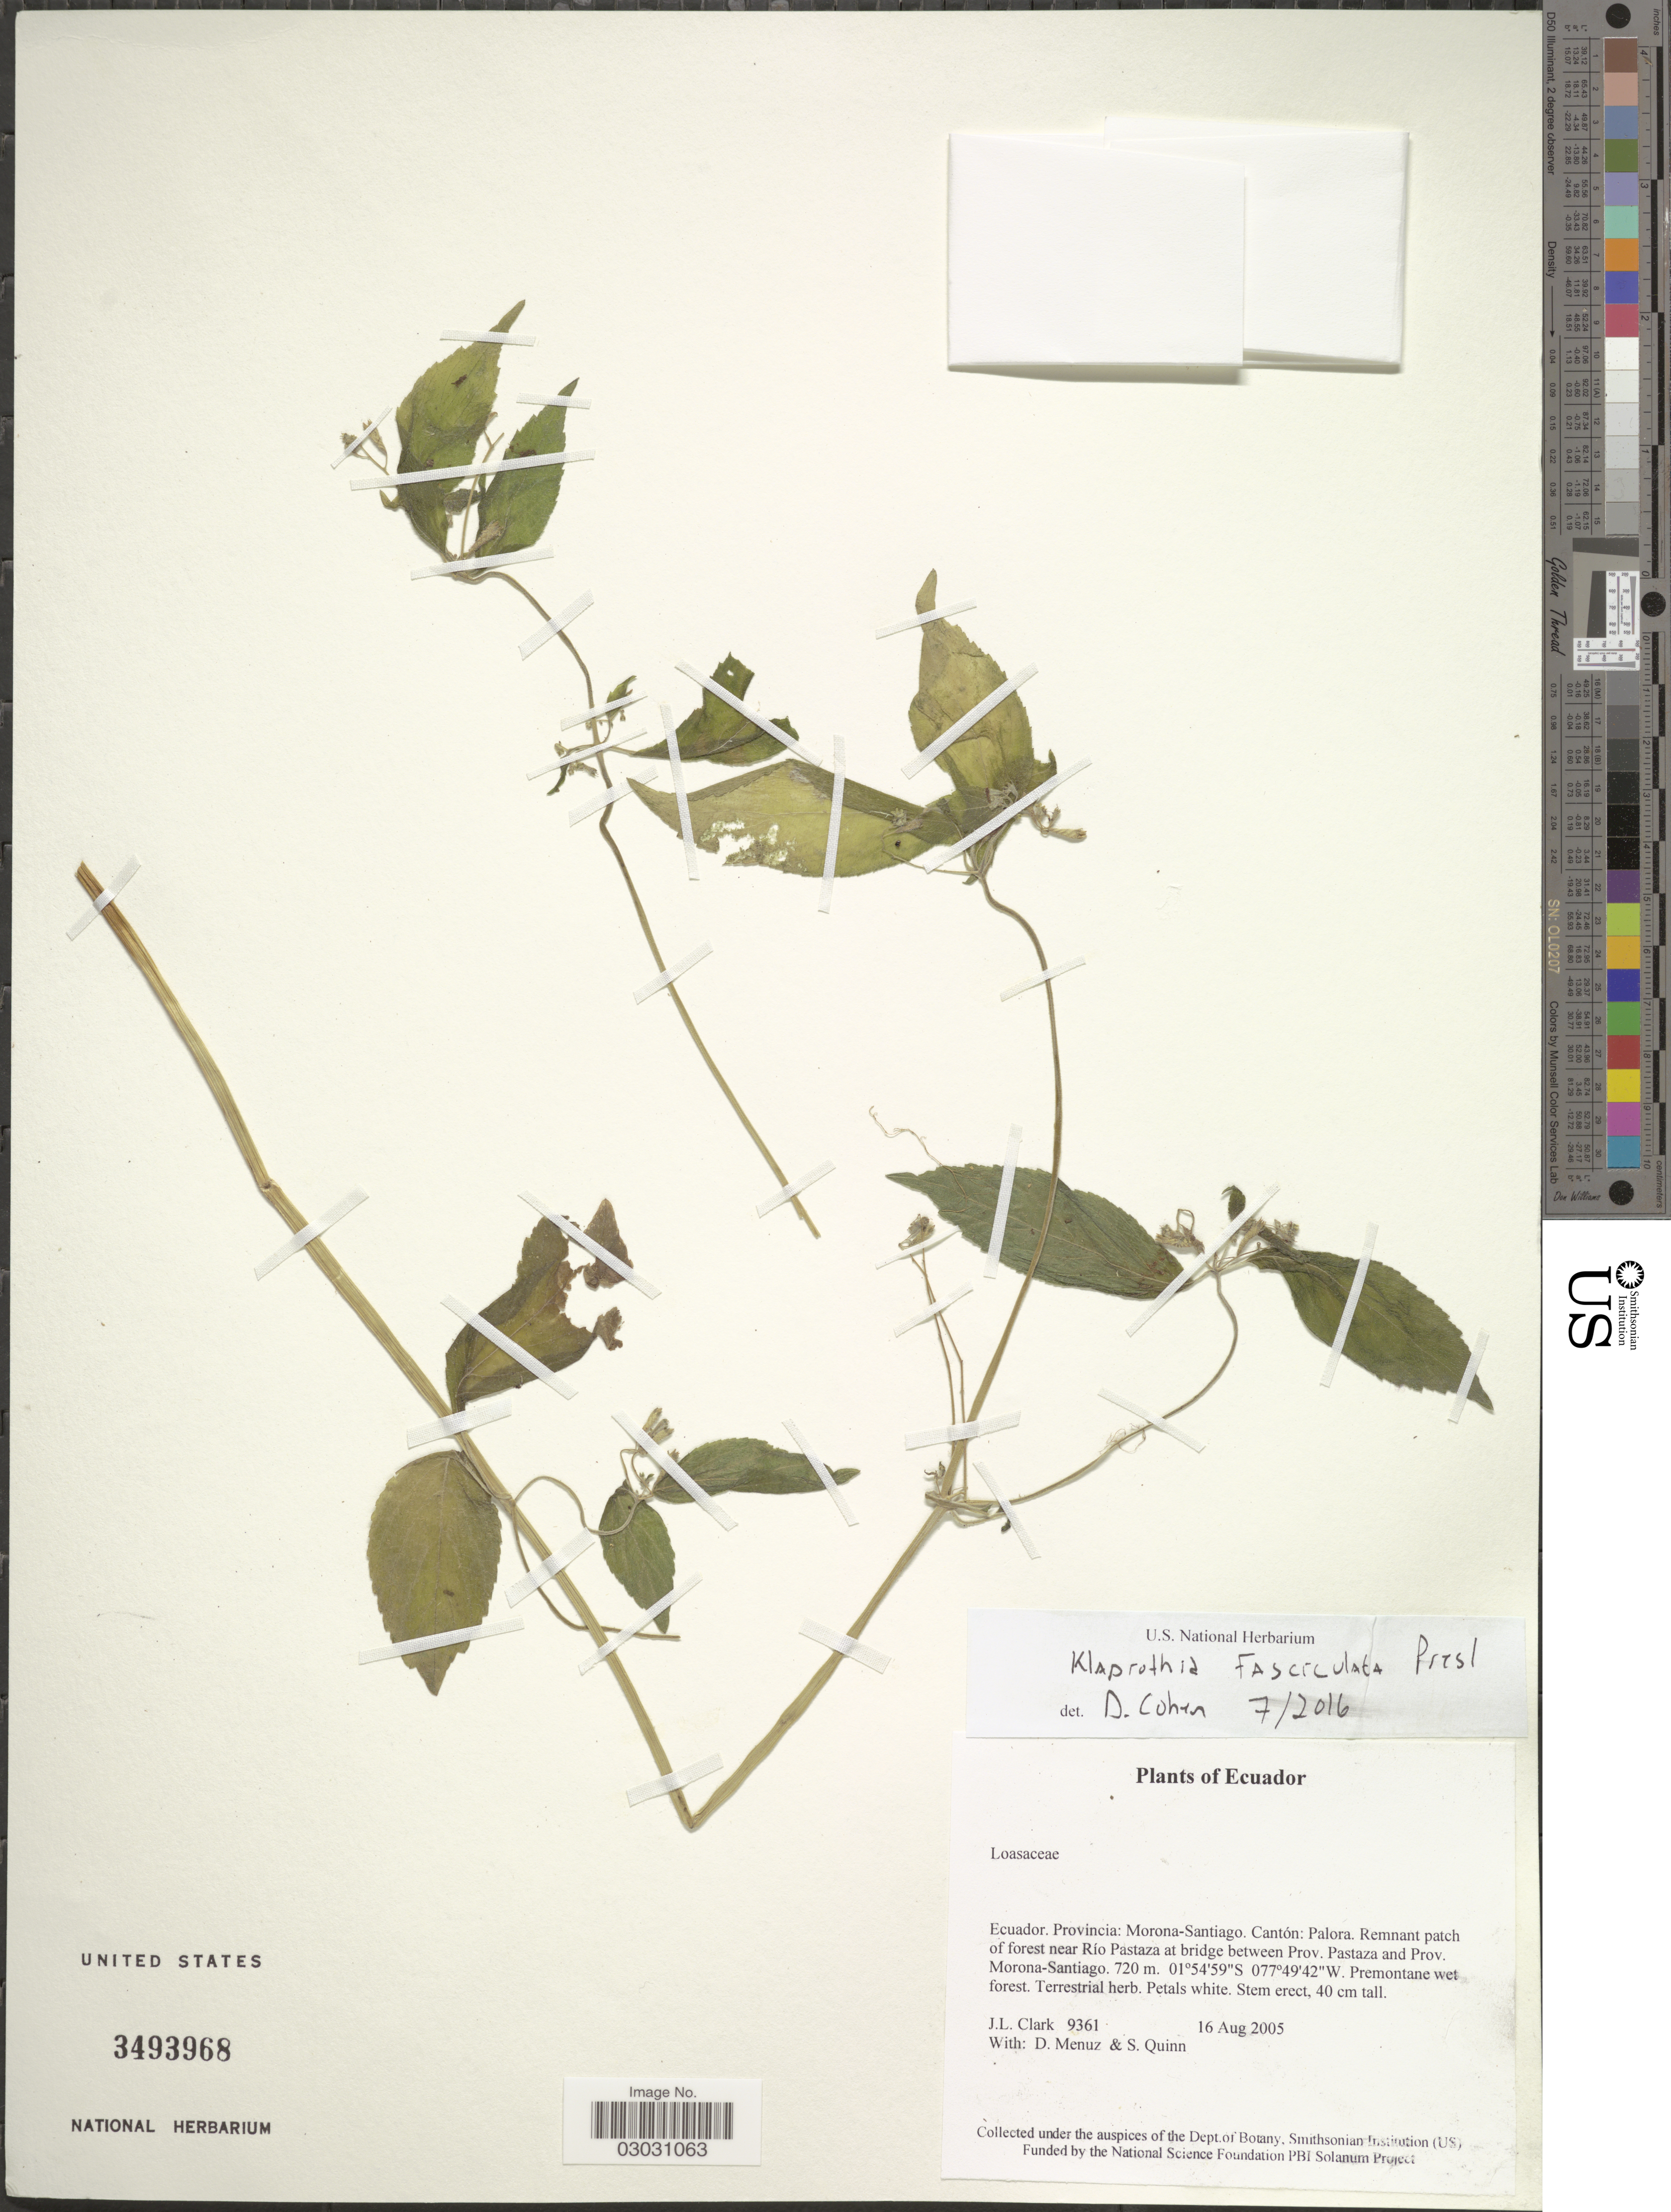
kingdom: Plantae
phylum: Tracheophyta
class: Magnoliopsida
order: Cornales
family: Loasaceae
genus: Klaprothia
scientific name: Klaprothia fasciculata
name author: (C. Presl) Poston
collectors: J. L. Clark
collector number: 9361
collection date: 2005-08-16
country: Ecuador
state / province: Morona-Santiago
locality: Cantón: Palora, Remnant patch of forest near Rio Pastaza at bridge between Prov. Pastaza and Prov. Morona-Santiago.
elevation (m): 720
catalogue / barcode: US 3493968